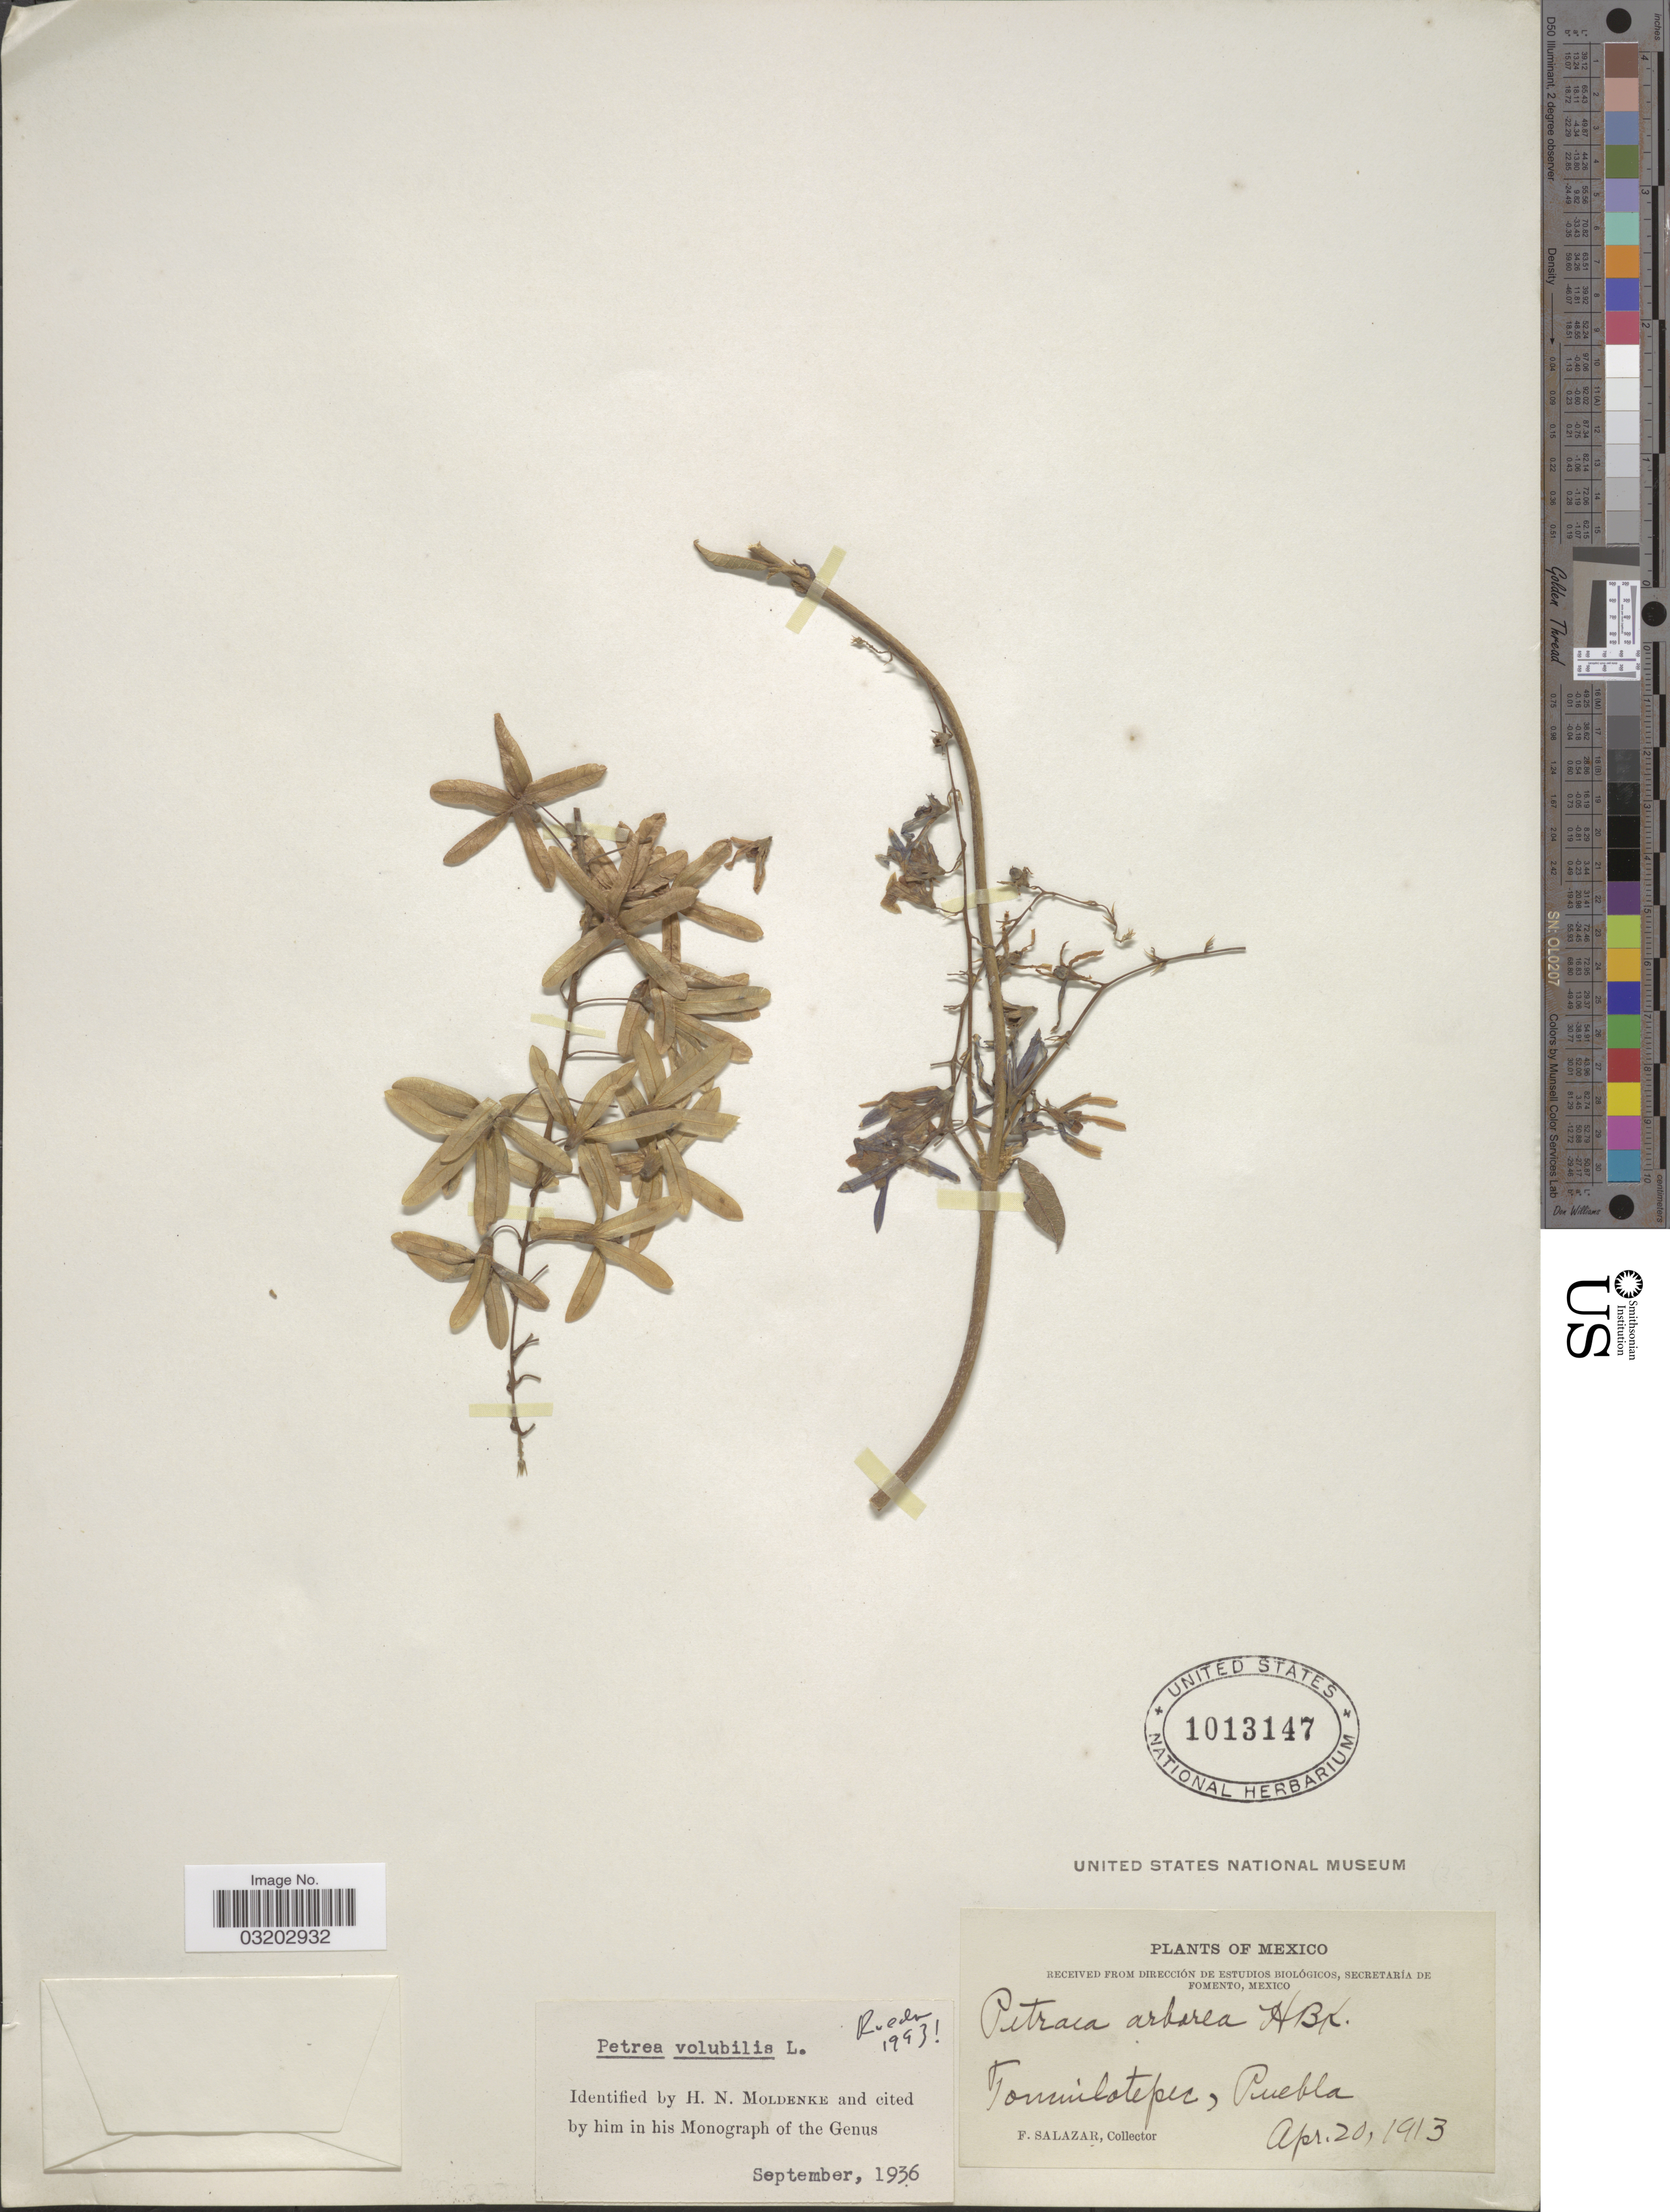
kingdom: Plantae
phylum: Tracheophyta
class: Magnoliopsida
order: Lamiales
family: Verbenaceae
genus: Petrea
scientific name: Petrea volubilis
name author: L.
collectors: F. Salazar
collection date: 1913-04-20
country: Mexico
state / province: Puebla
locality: Tlacuilotepec.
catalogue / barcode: US 1013147